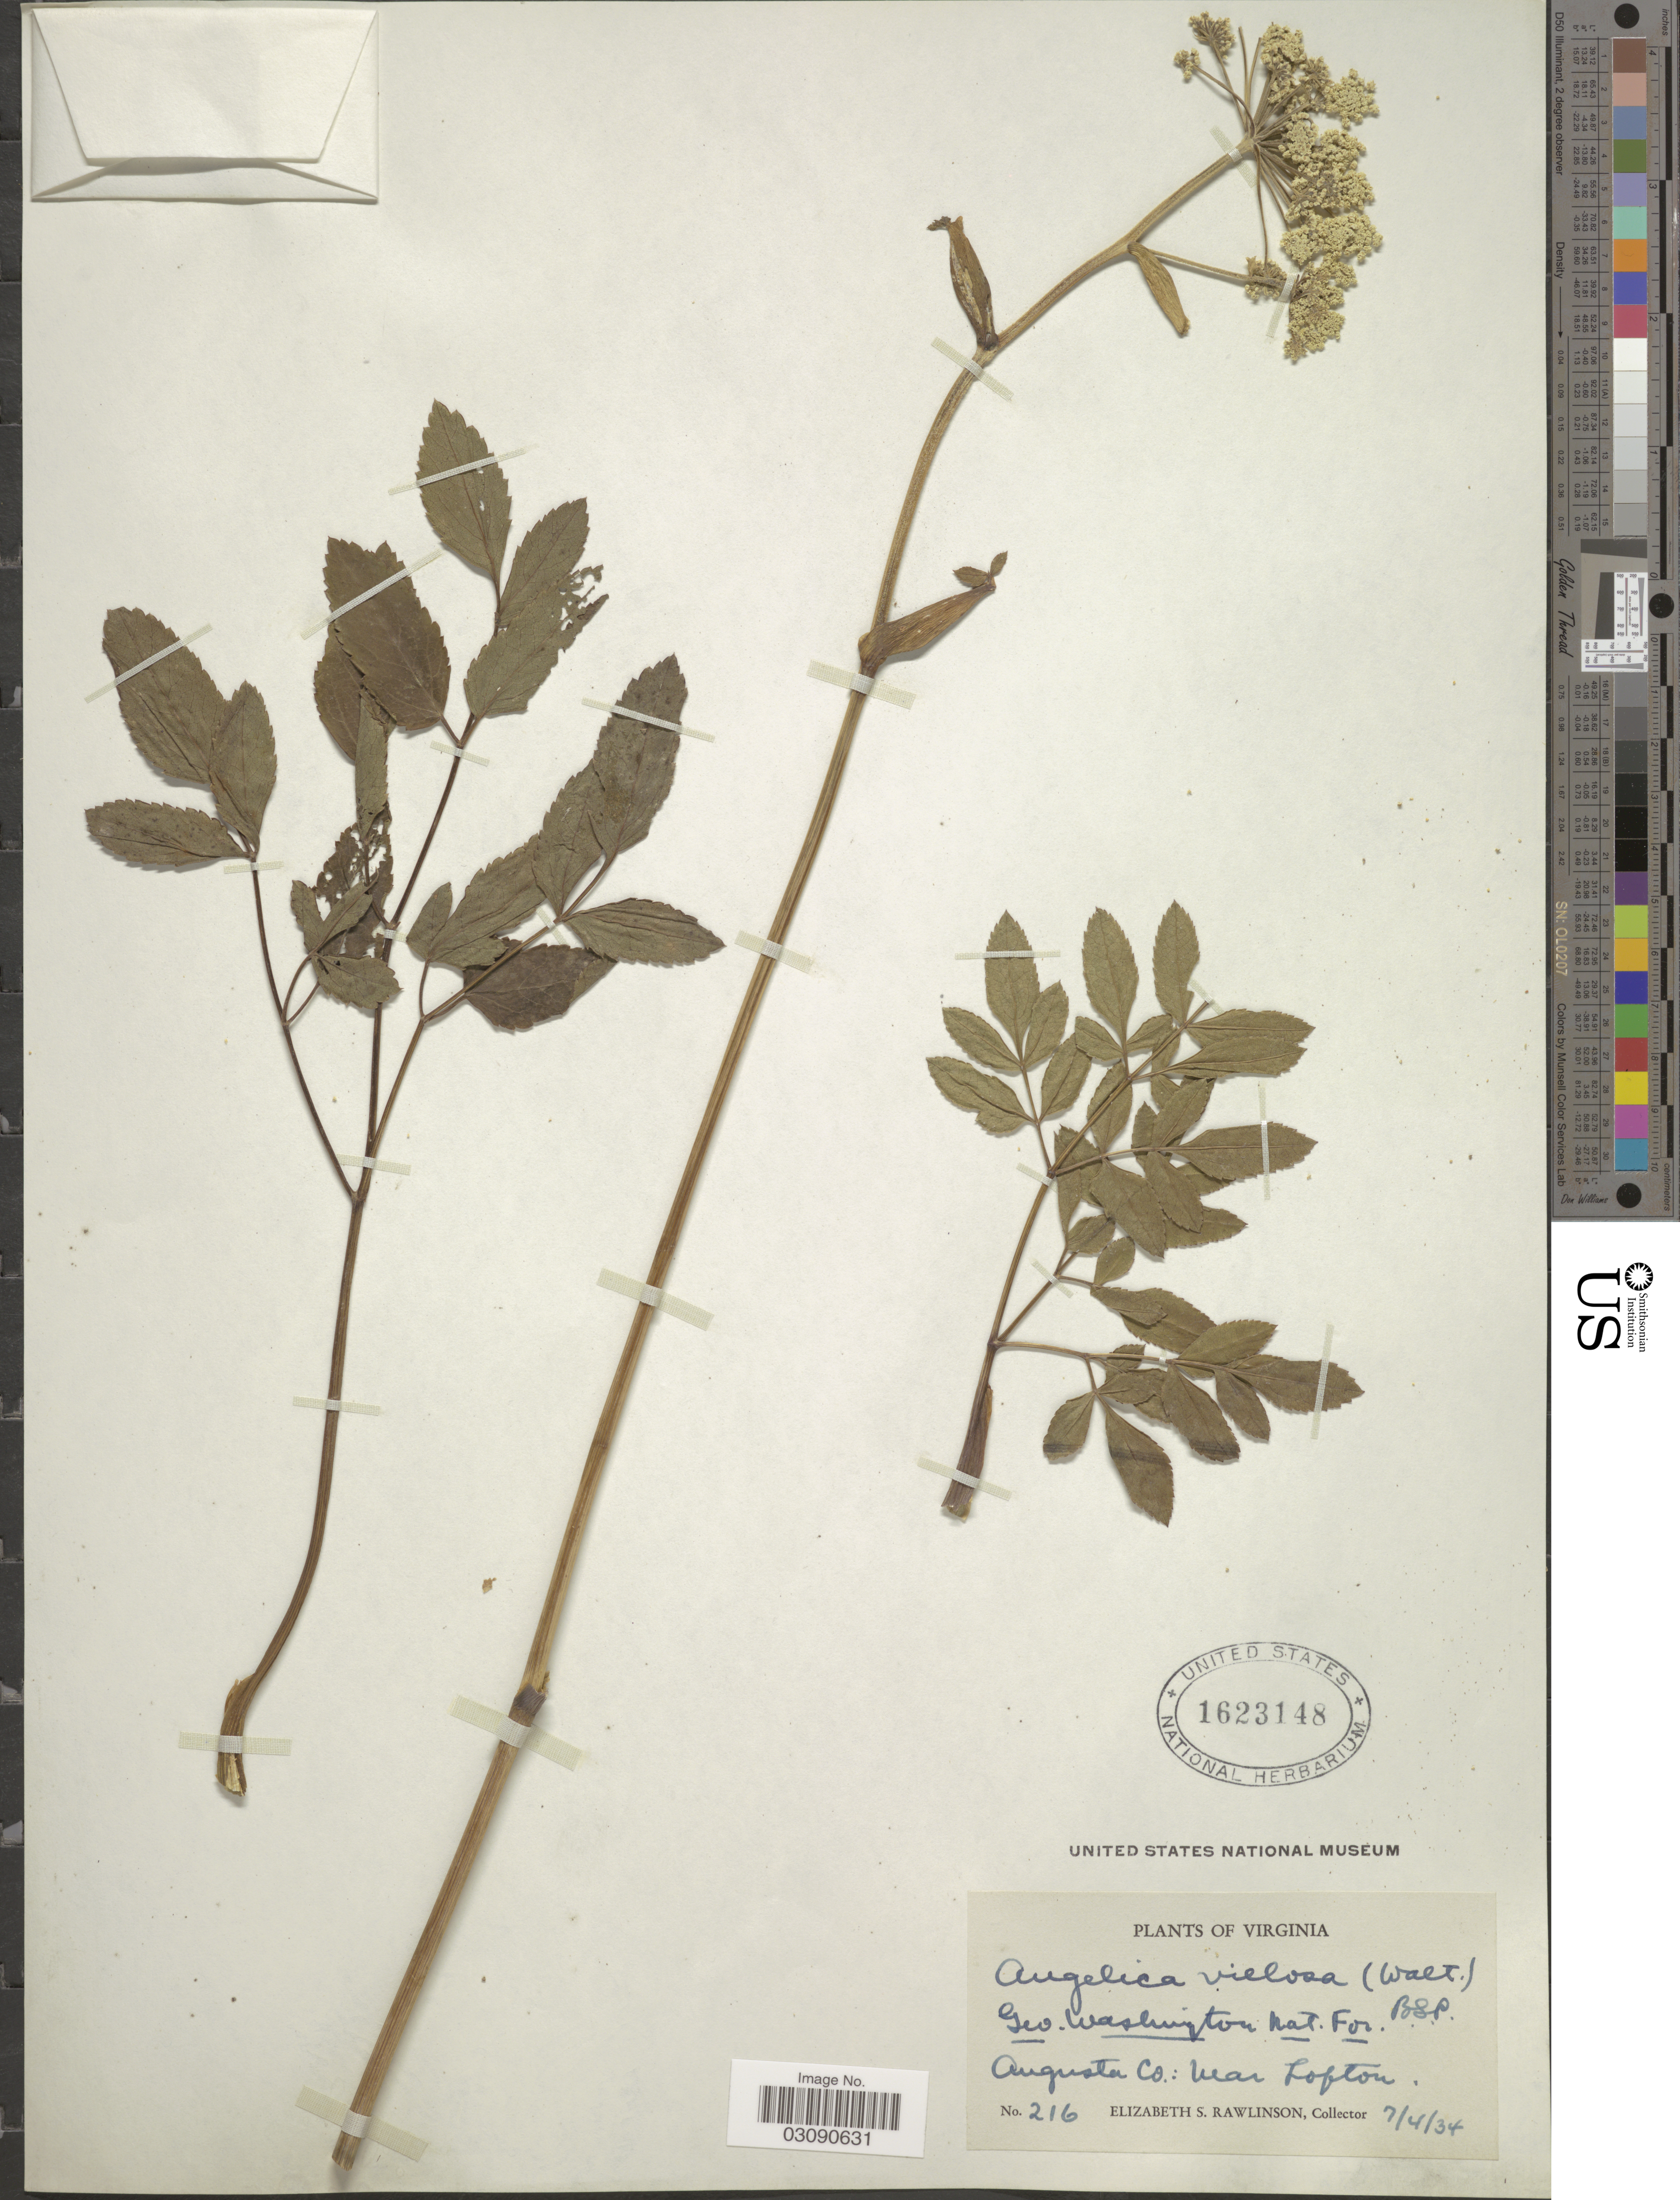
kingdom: Plantae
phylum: Tracheophyta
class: Magnoliopsida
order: Apiales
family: Apiaceae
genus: Angelica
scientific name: Angelica venenosa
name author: (Greenway) Fernald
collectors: E. S. Rawlinson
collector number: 216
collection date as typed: Transcribed d/m/y: 4/7/34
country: United States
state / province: Virginia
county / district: Augusta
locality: Augusta Co.: near Lofton.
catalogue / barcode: US 1623148